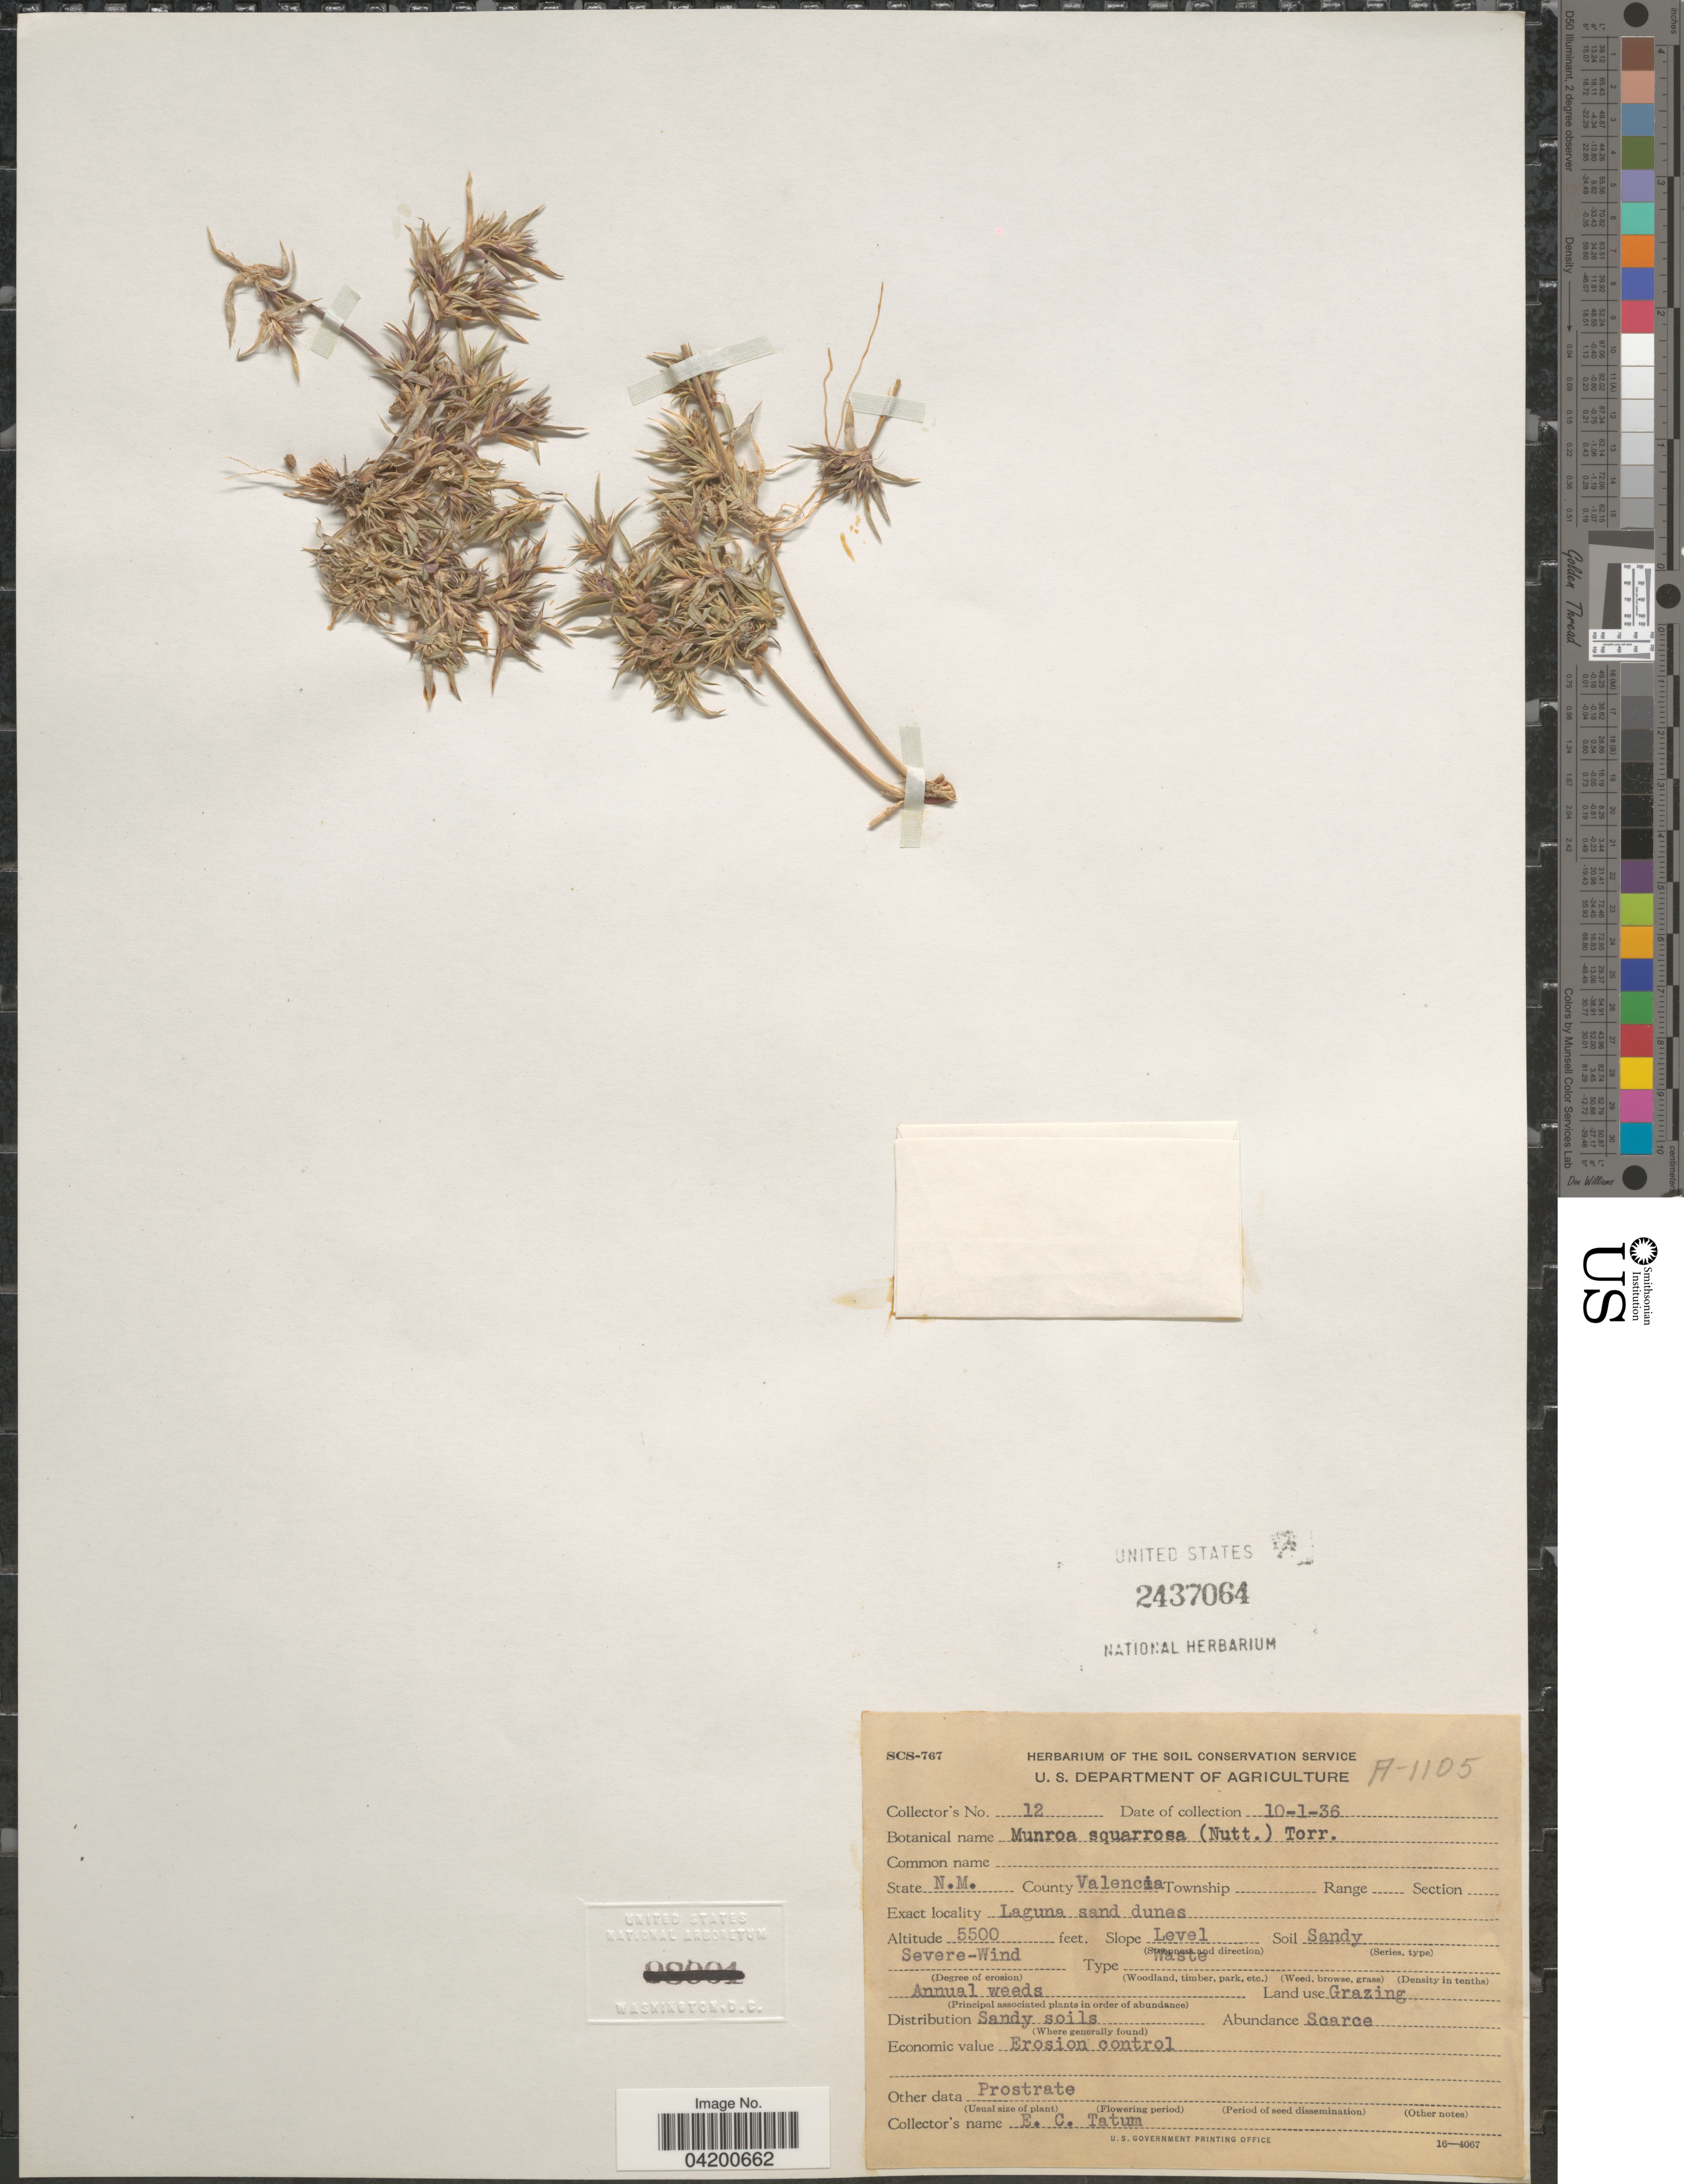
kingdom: Plantae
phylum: Tracheophyta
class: Liliopsida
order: Poales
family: Poaceae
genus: Munroa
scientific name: Munroa squarrosa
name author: (Nutt.) Torr.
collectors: E. Tatum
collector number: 12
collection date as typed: Transcribed d/m/y: 1/10/36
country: United States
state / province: New Mexico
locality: County Valencia. Laguna sand dunes.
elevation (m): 1676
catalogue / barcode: US 2437064